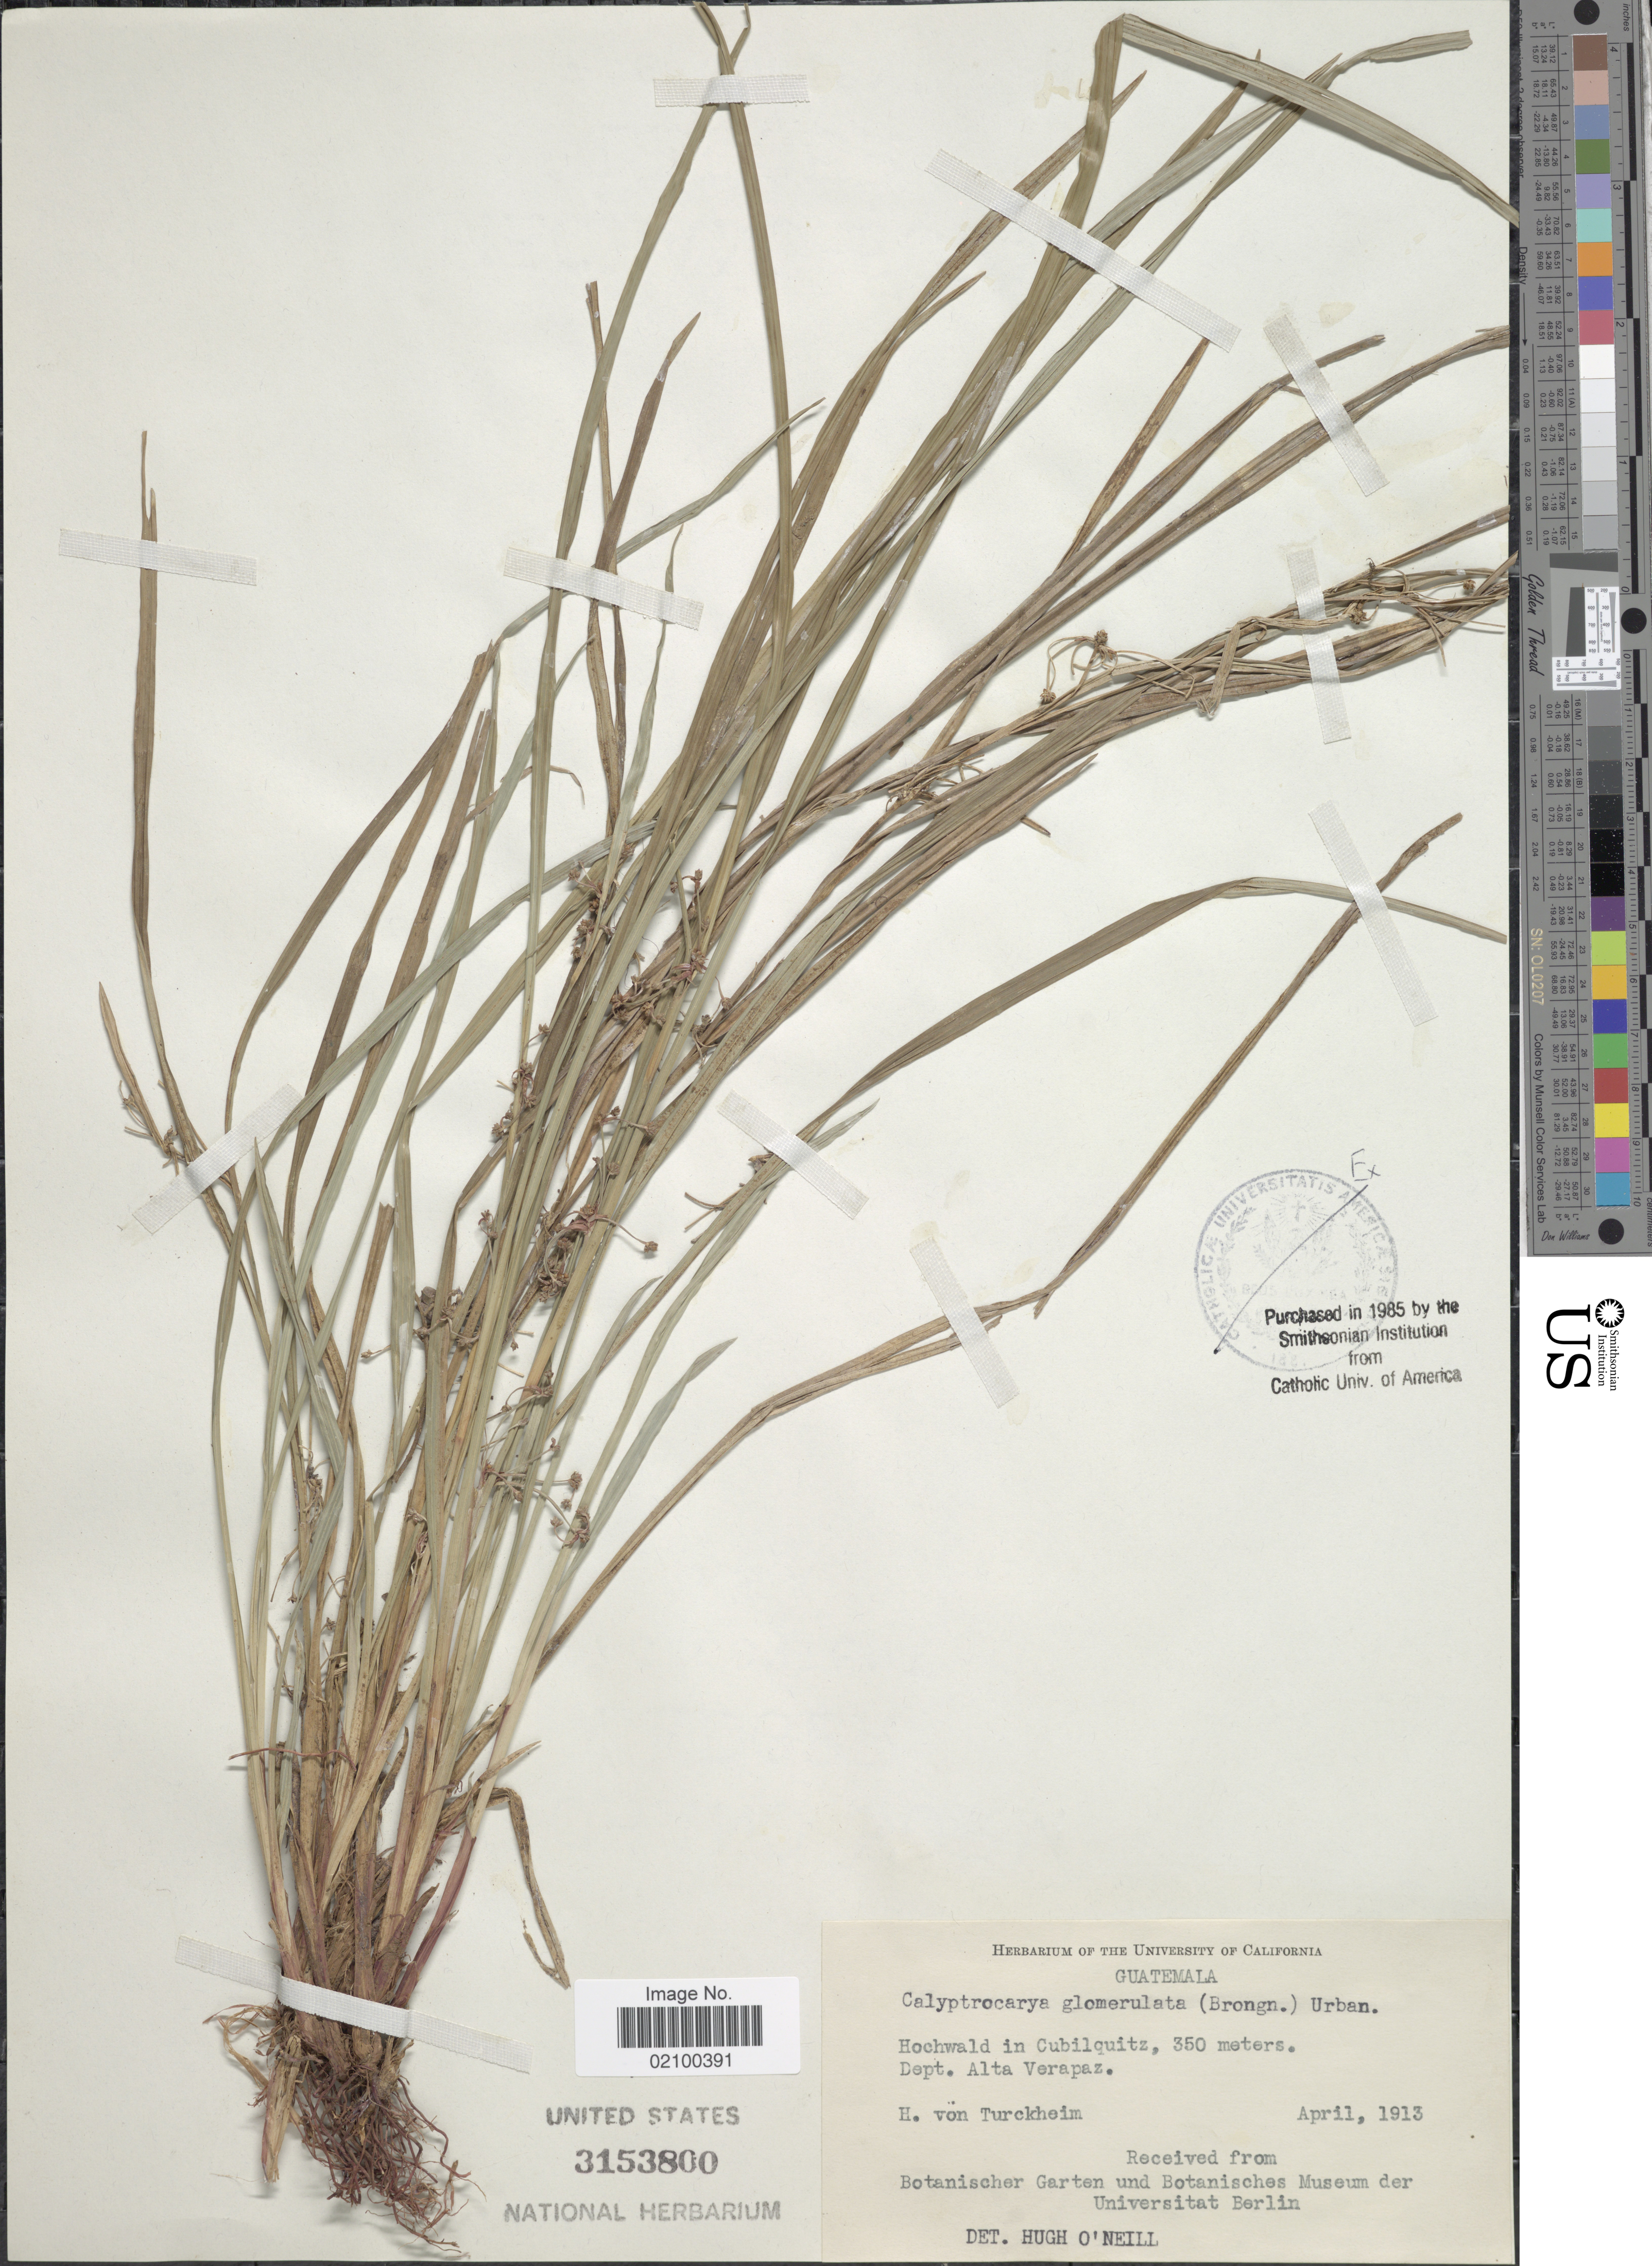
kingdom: Plantae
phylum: Tracheophyta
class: Liliopsida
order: Poales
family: Cyperaceae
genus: Calyptrocarya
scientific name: Calyptrocarya glomerulata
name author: (Brongn.) Urb.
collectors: H. von Türckheim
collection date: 1913-04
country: Guatemala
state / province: Alta Verapaz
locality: Hochwald in Cubilquitz.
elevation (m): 350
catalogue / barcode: US 3153800